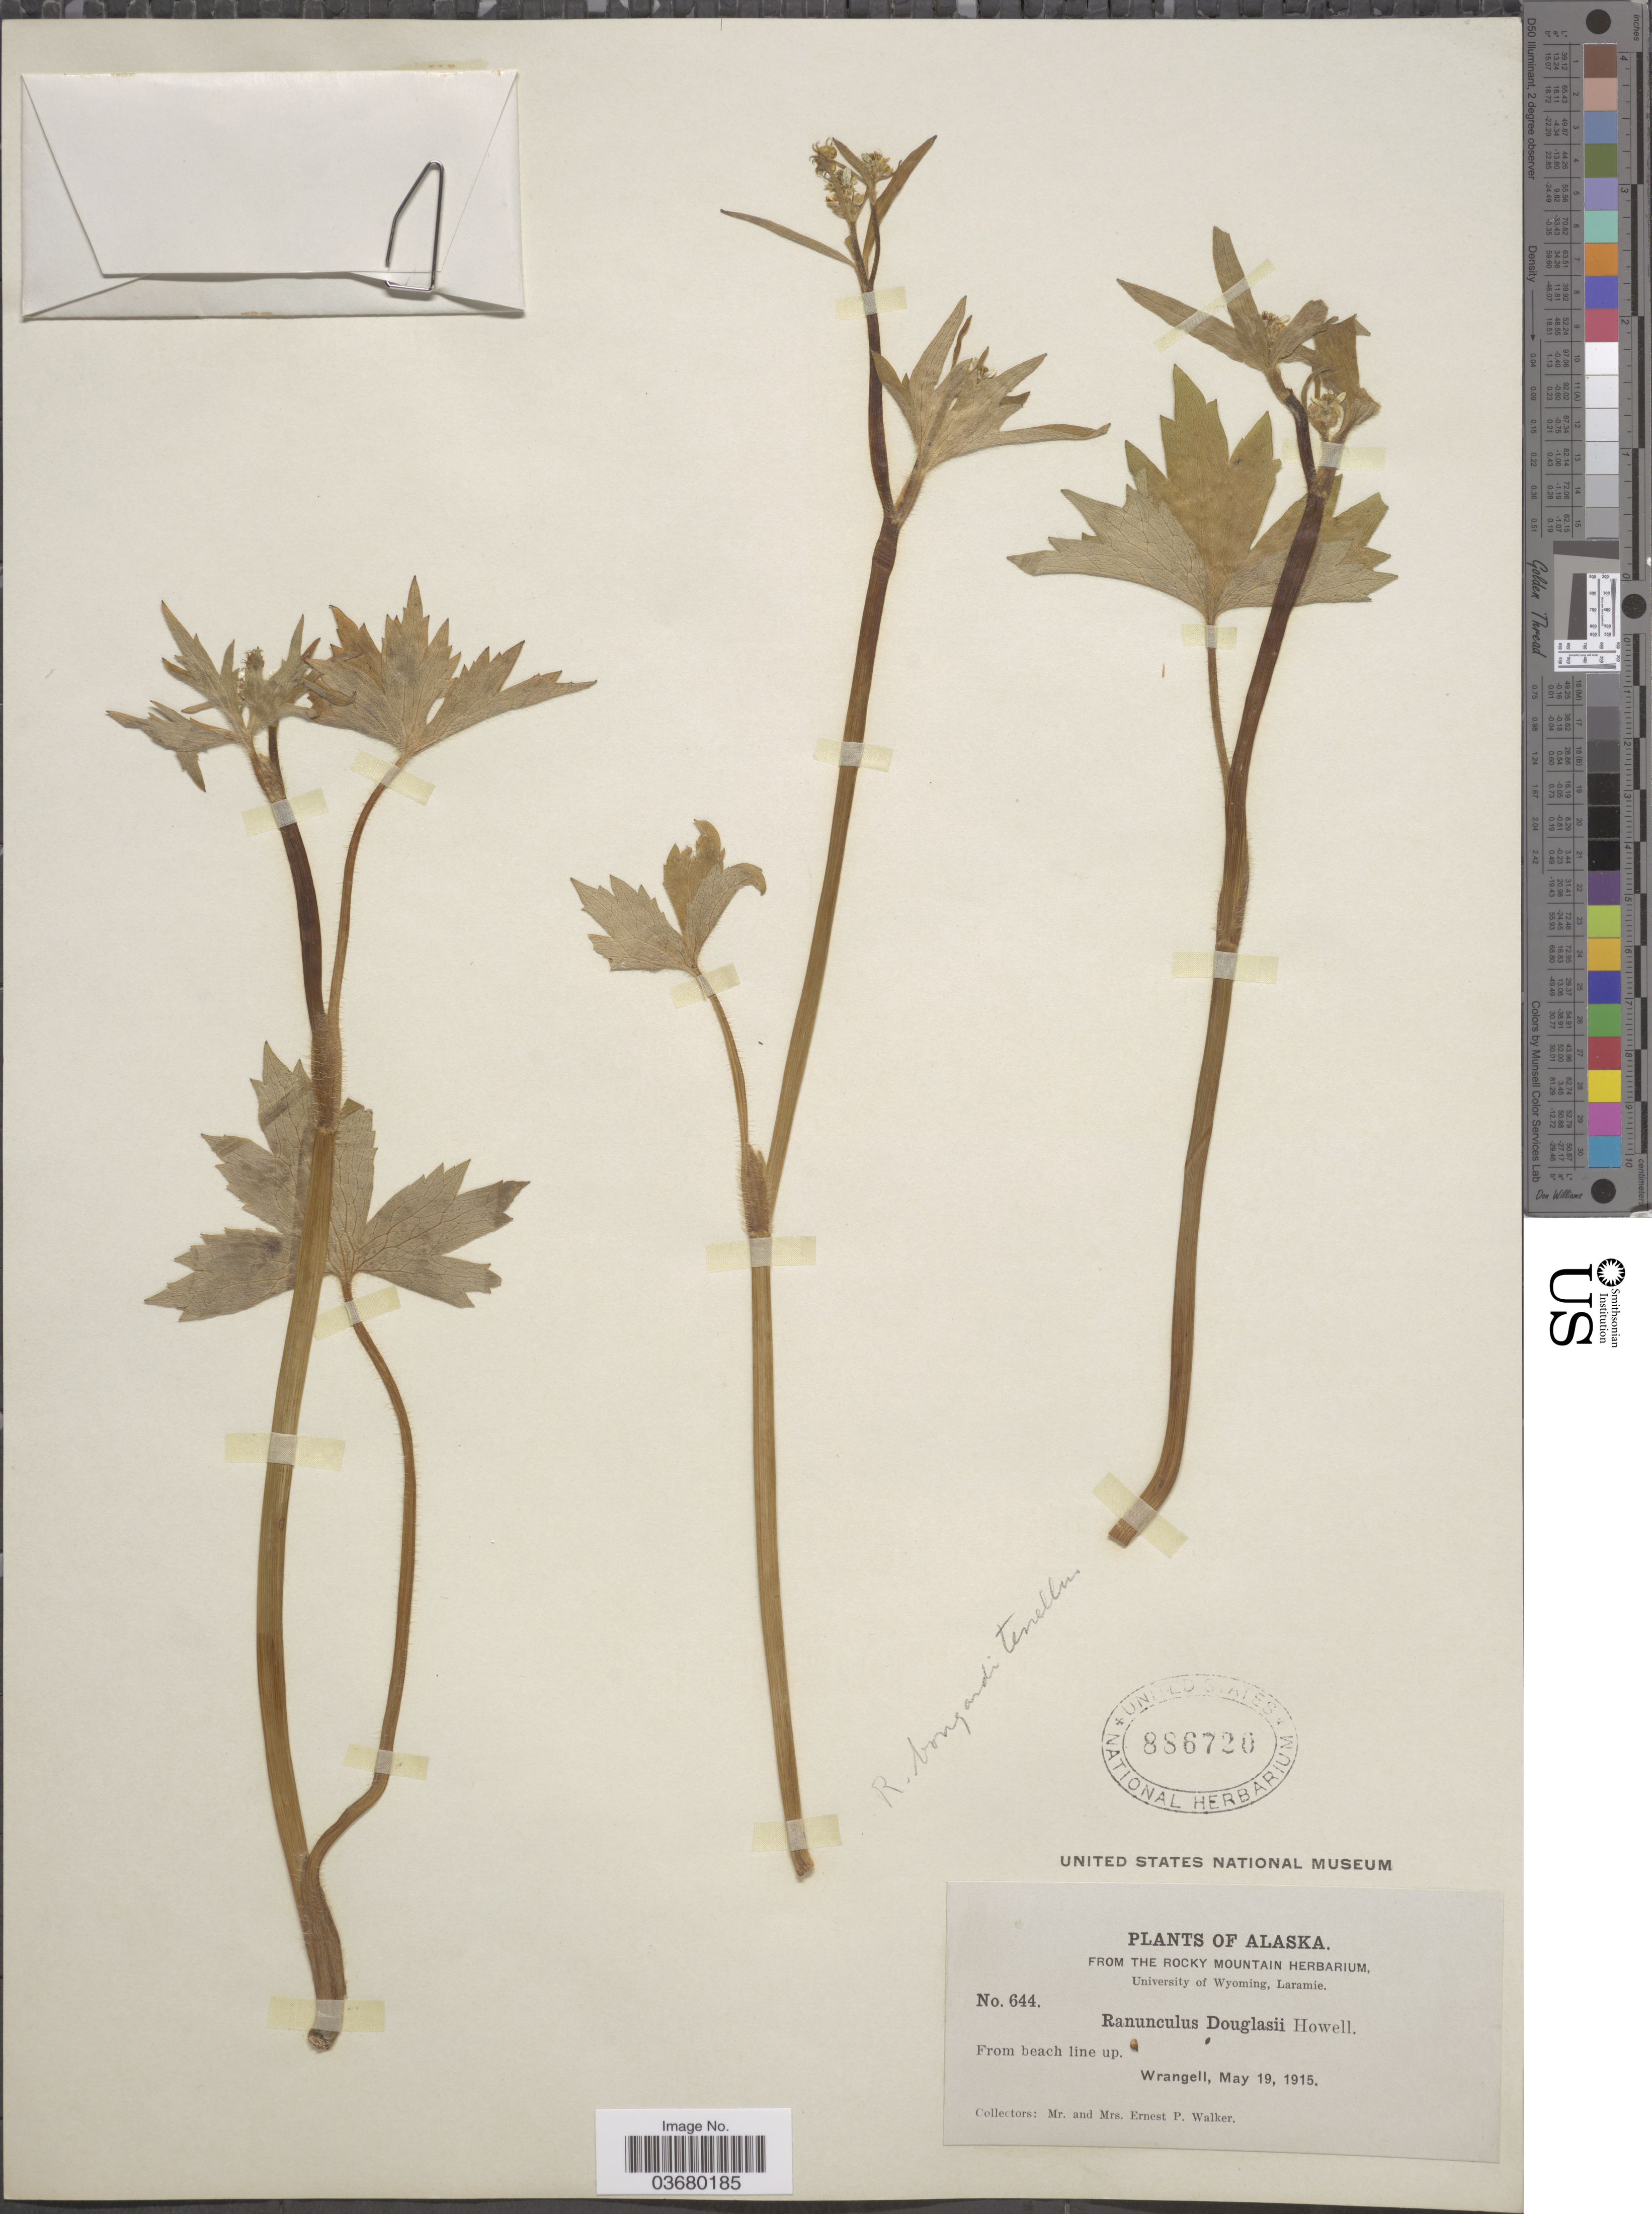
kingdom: Plantae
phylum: Tracheophyta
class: Magnoliopsida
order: Ranunculales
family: Ranunculaceae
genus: Ranunculus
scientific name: Ranunculus bongardii var. tenellus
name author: (A. Gray) Greene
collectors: E. P. Walker & E. Walker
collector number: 644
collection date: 1915-05-19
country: United States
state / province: Alaska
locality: From beach line up. Wrangell.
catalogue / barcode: US 886720